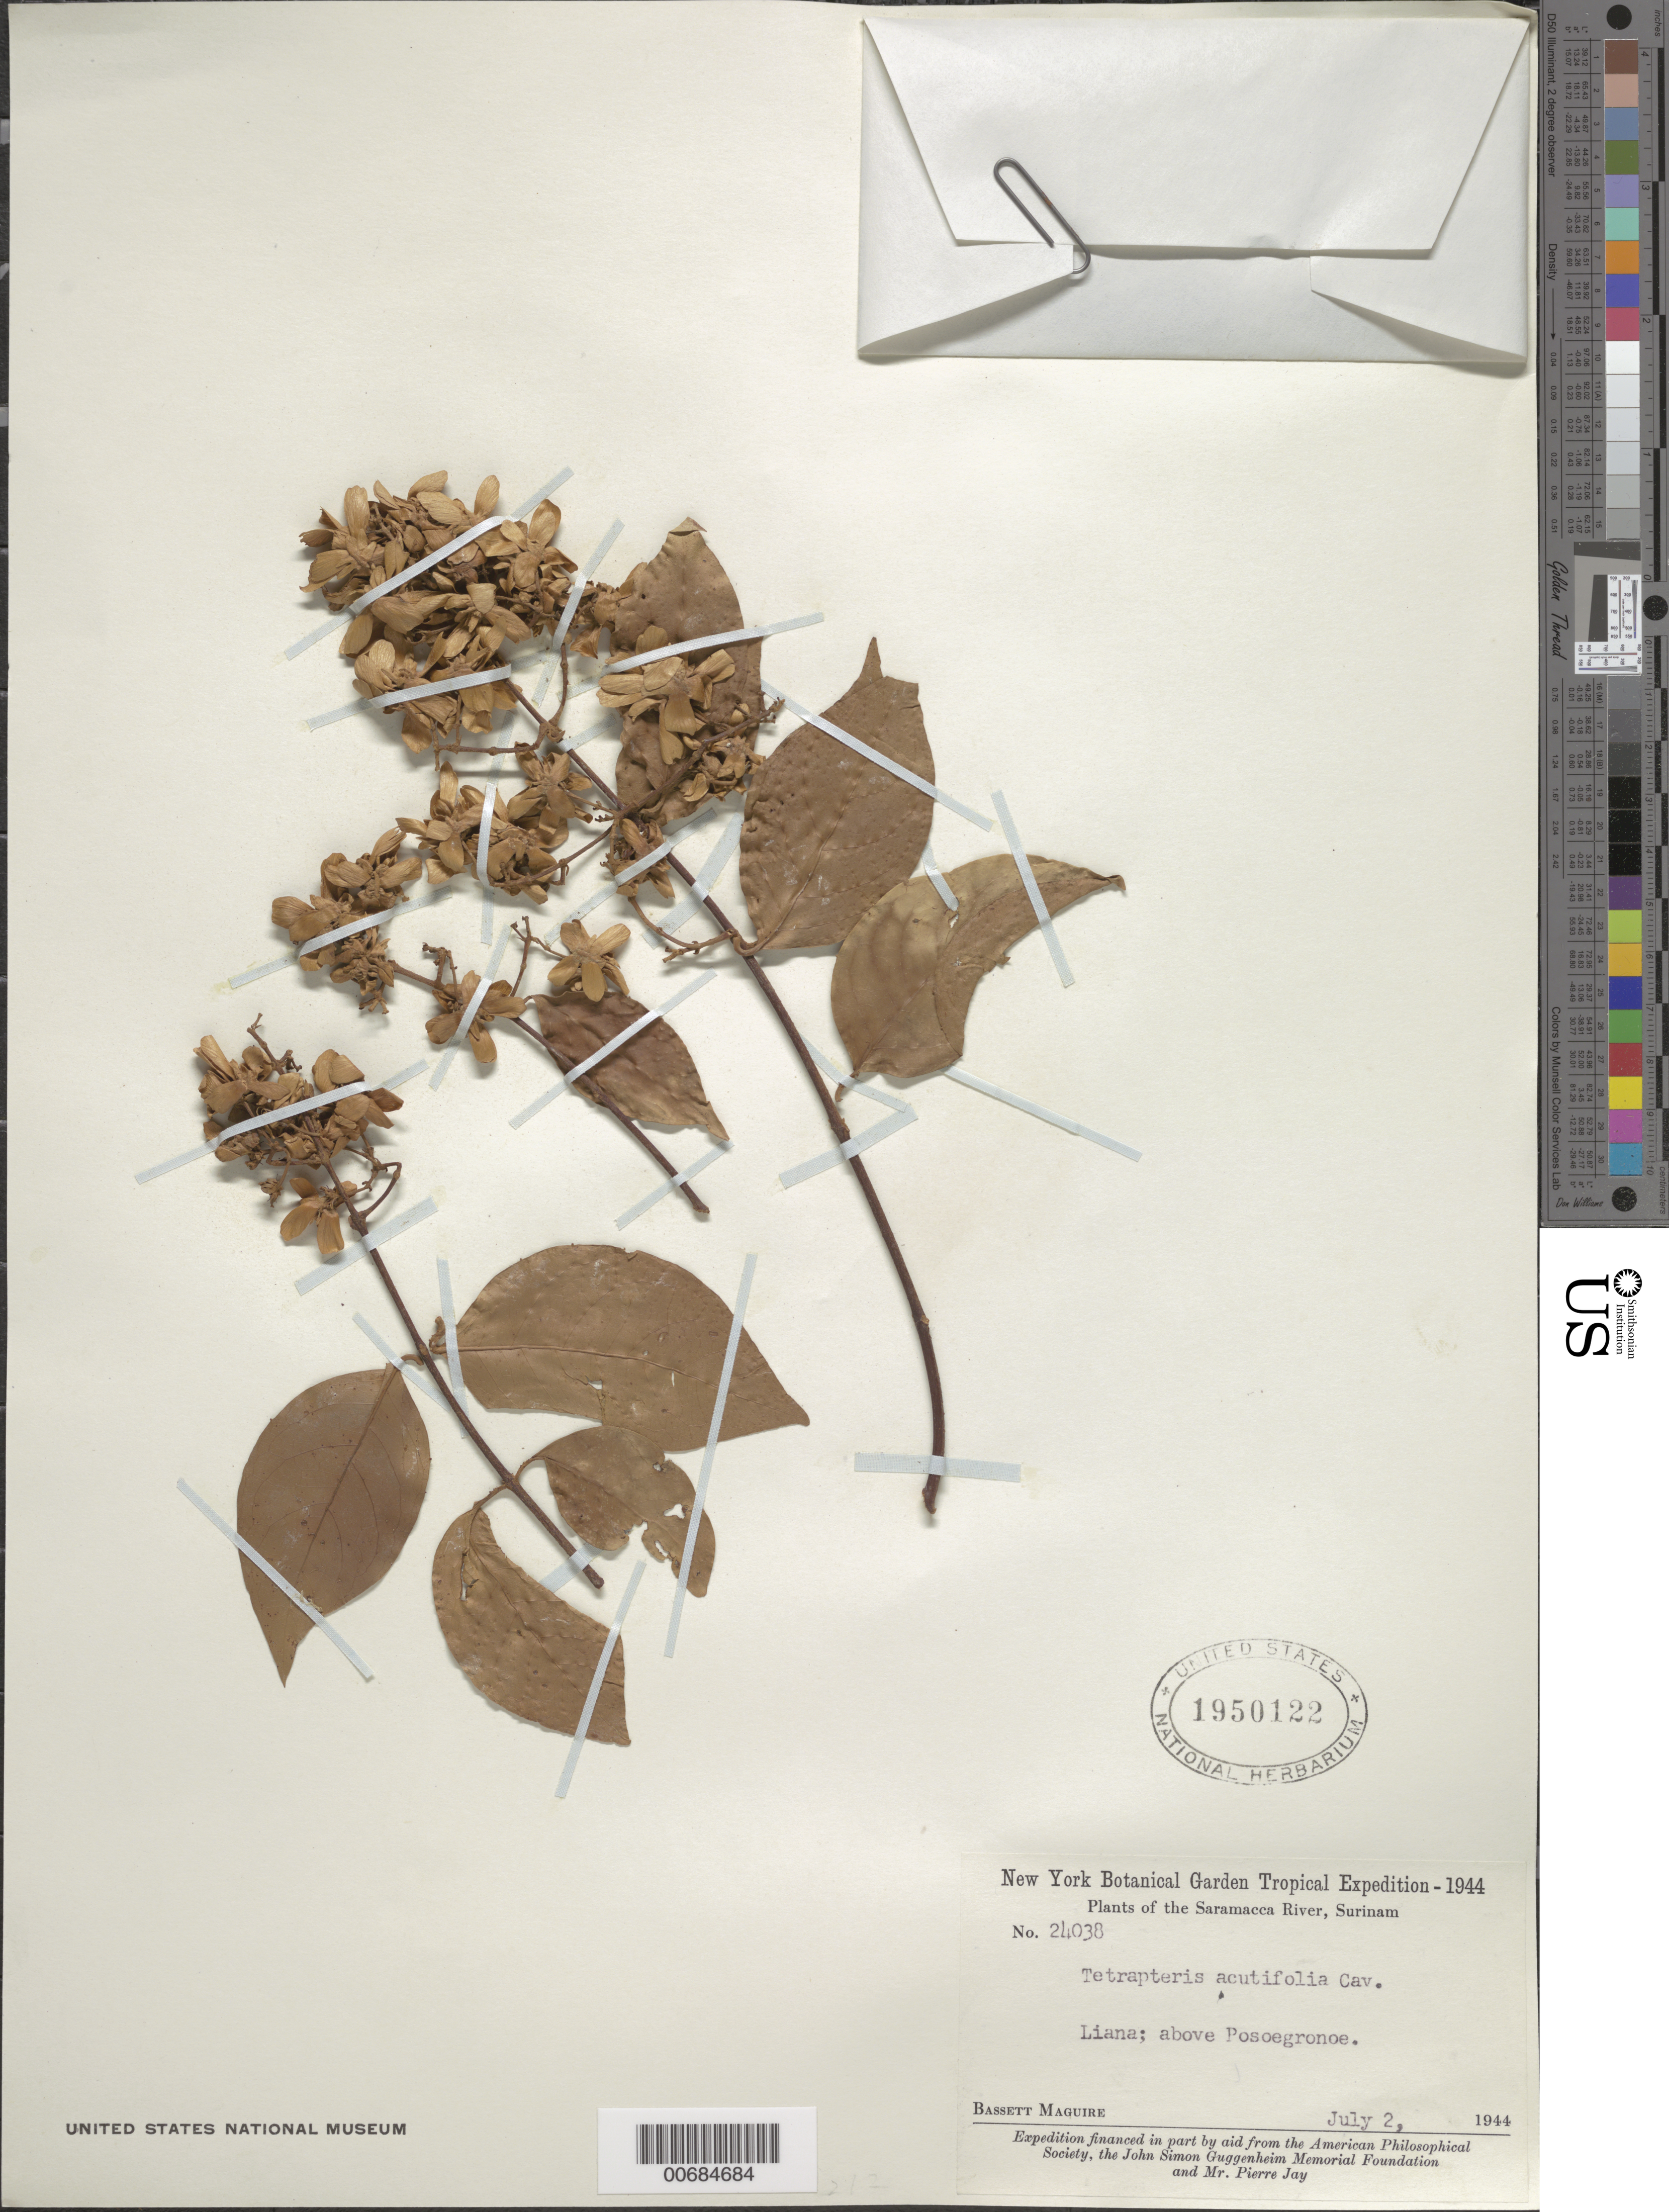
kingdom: Plantae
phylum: Tracheophyta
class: Magnoliopsida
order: Malpighiales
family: Malpighiaceae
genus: Tetrapterys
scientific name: Tetrapterys acutifolia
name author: Cav.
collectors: B. Maguire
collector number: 24038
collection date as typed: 2-Jul-44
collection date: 1944-07-02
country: Suriname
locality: Saramacca River Headwaters, Posoegronoe Village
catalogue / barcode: US 1950122